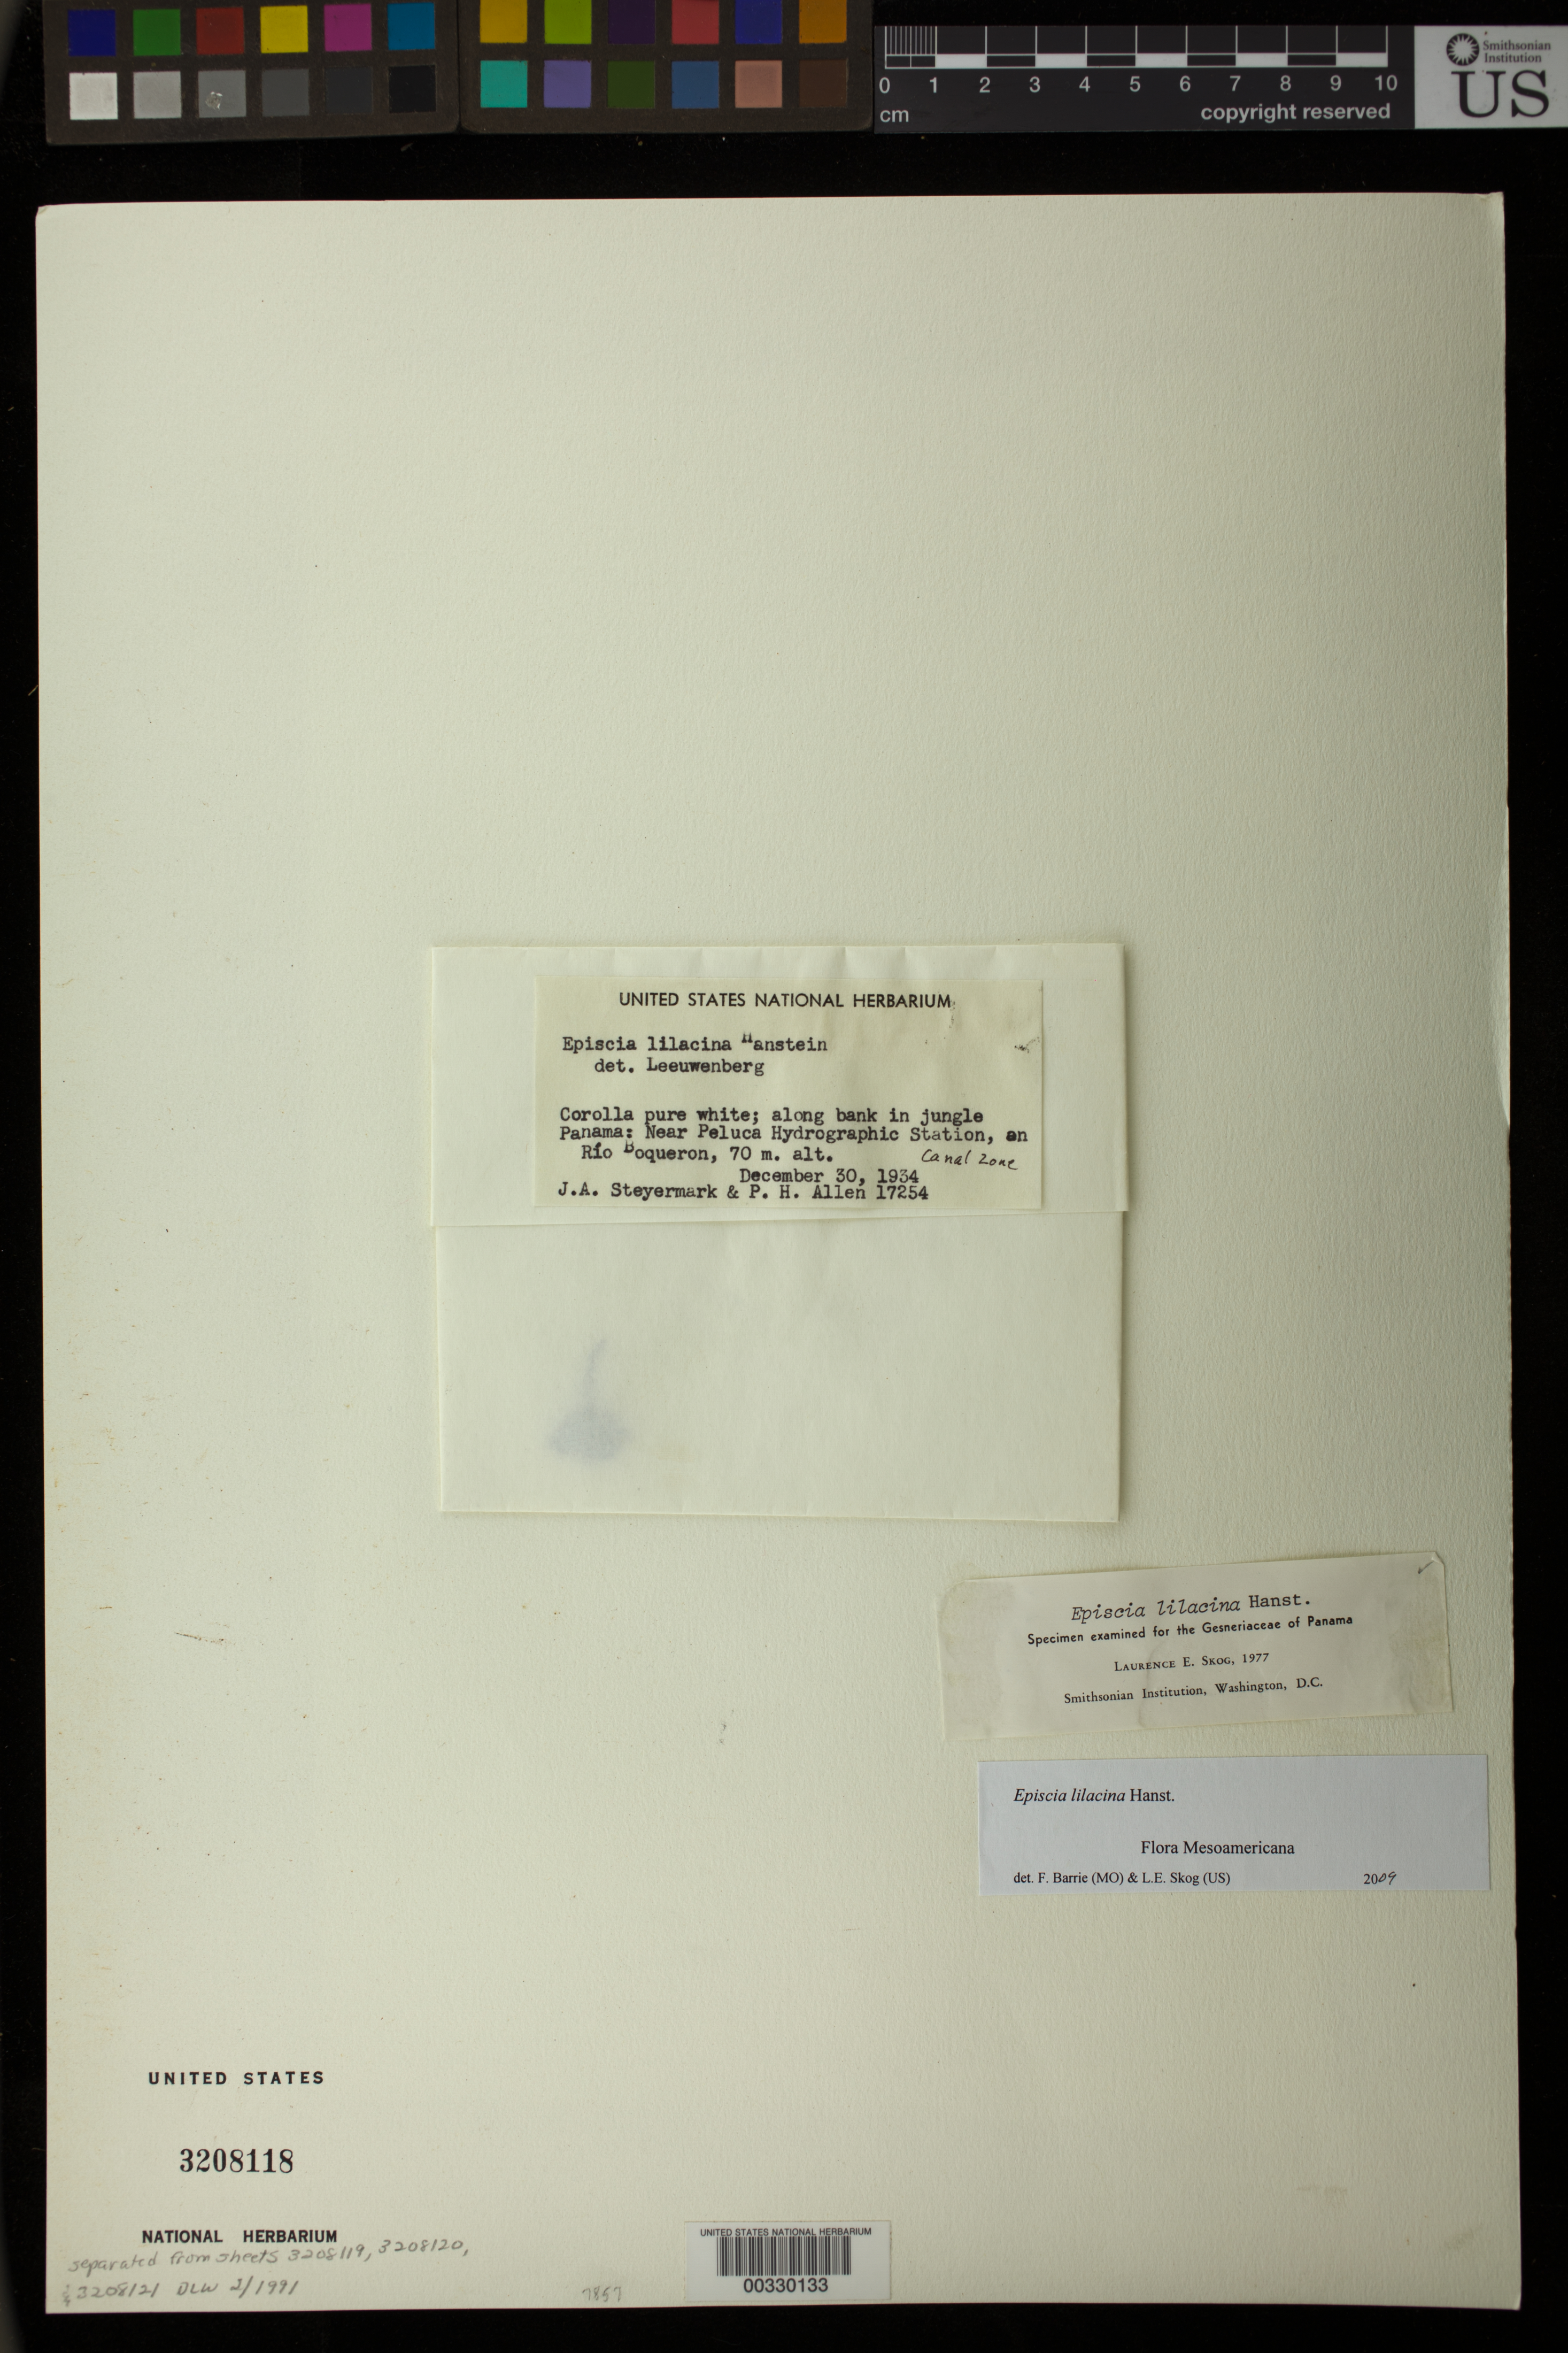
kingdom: Plantae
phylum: Tracheophyta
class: Magnoliopsida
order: Lamiales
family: Gesneriaceae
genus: Episcia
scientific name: Episcia lilacina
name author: Hanst.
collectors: J. Steyermark & P. H. Allen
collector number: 17254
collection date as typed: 30 Dec 1934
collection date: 1934-12-30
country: Panama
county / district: Canal Zone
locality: Near Peluca Hydrographic Station, on Rio Boqueron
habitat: Along bank in jungle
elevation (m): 70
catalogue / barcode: US 3208118